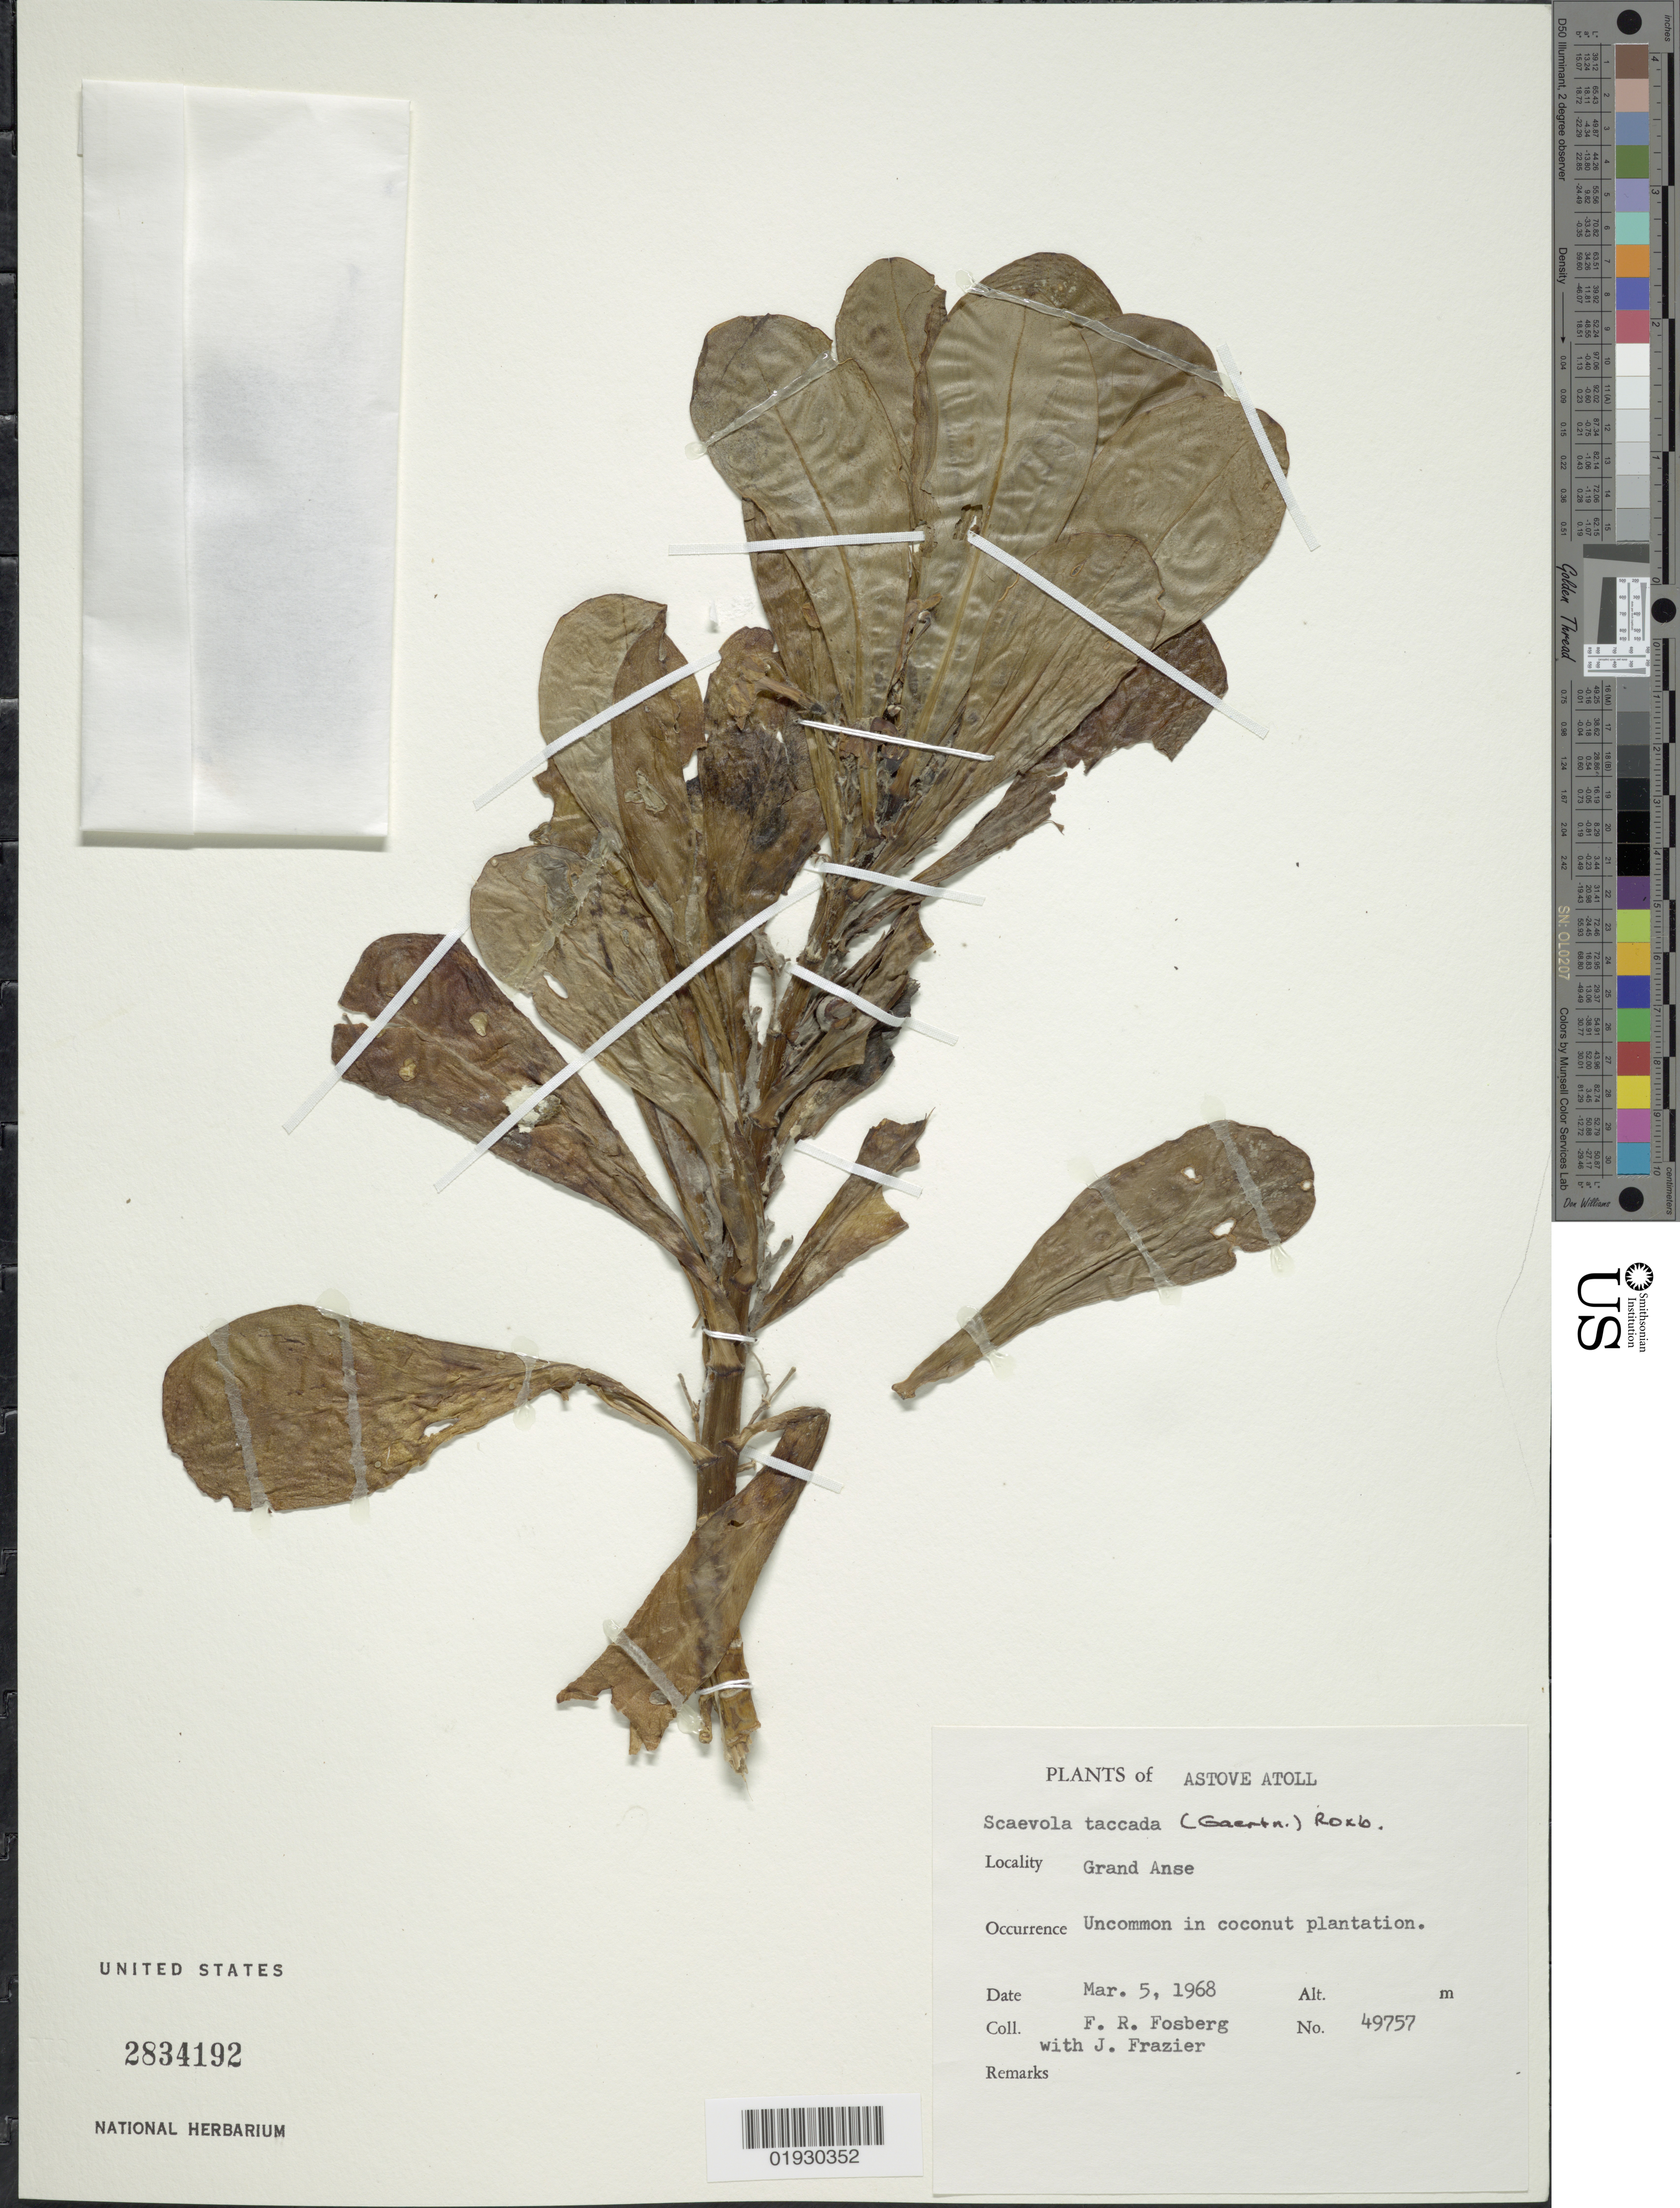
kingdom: Plantae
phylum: Tracheophyta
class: Magnoliopsida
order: Asterales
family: Goodeniaceae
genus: Scaevola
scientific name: Scaevola taccada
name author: (Gaertn.) Roxb.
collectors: F. R. Fosberg & J. Frazier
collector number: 49757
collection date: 1968-03-05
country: Seychelles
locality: Astove Atoll. Grand Anse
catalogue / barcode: US 2834192